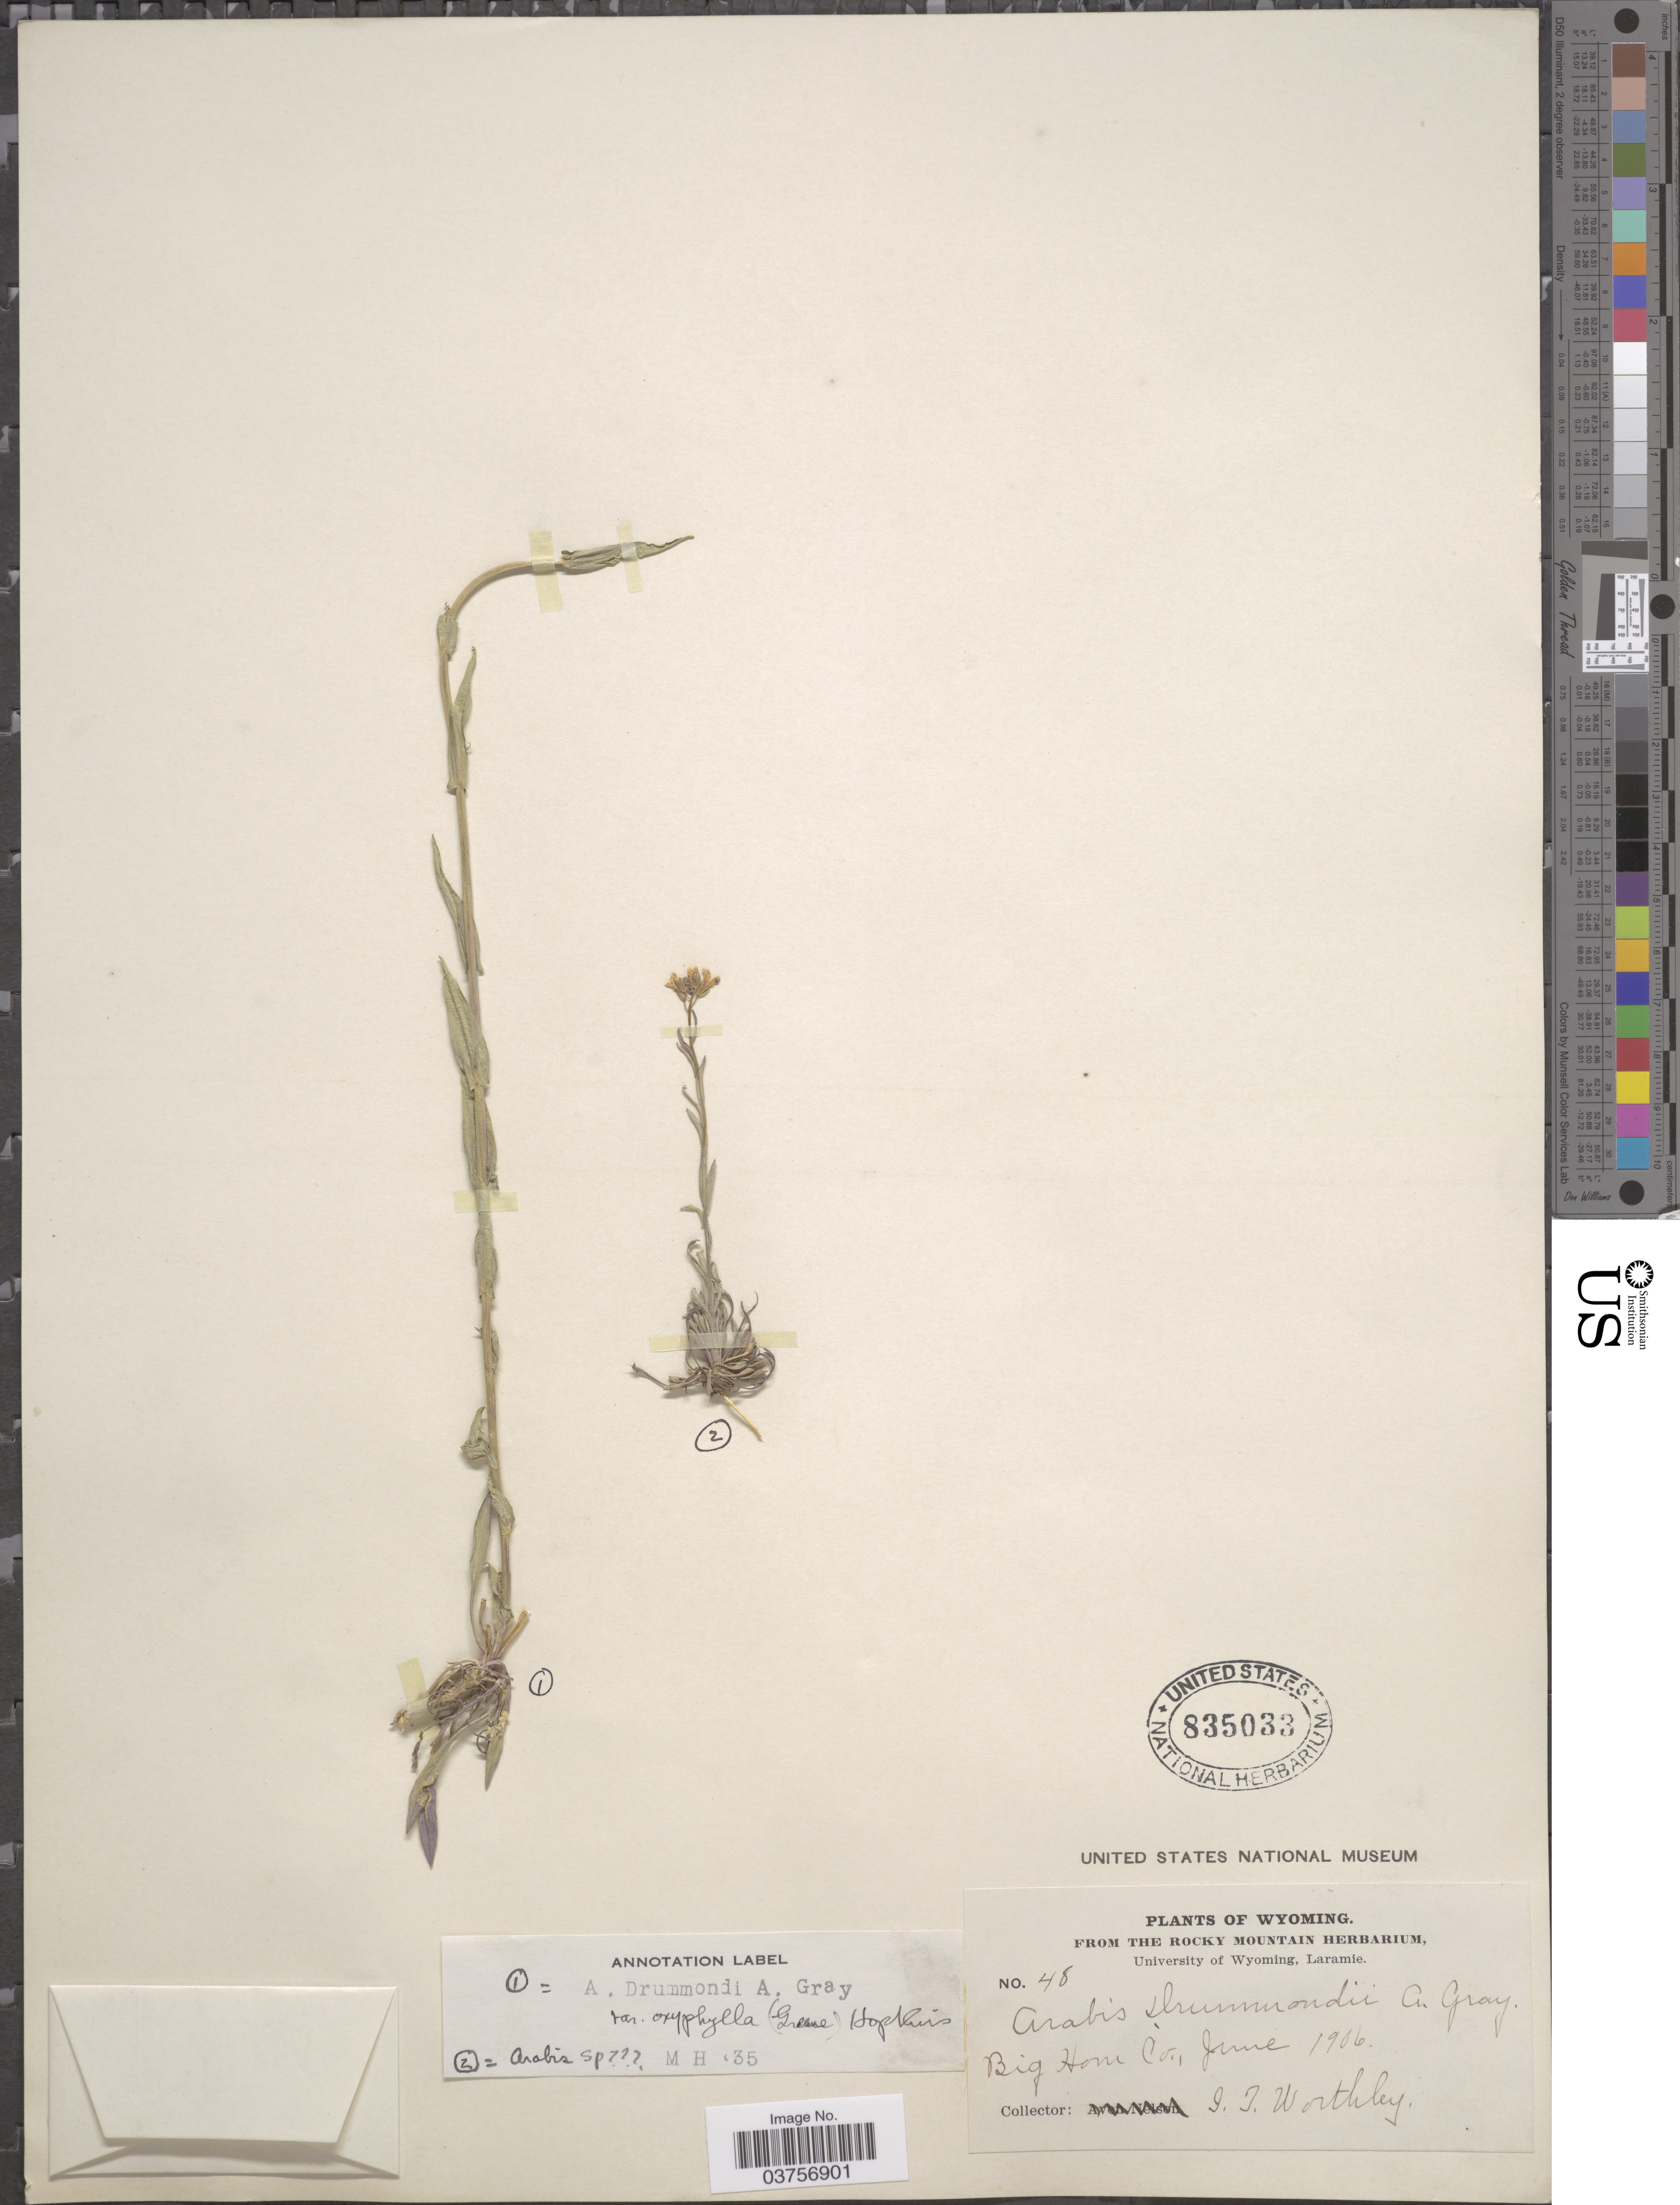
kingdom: Plantae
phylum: Tracheophyta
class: Magnoliopsida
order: Brassicales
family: Brassicaceae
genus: Arabis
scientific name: Arabis drummondii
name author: A. Gray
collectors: I. Worthley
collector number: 48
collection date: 1906-06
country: United States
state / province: Wyoming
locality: Big Horn Co.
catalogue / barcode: US 835033